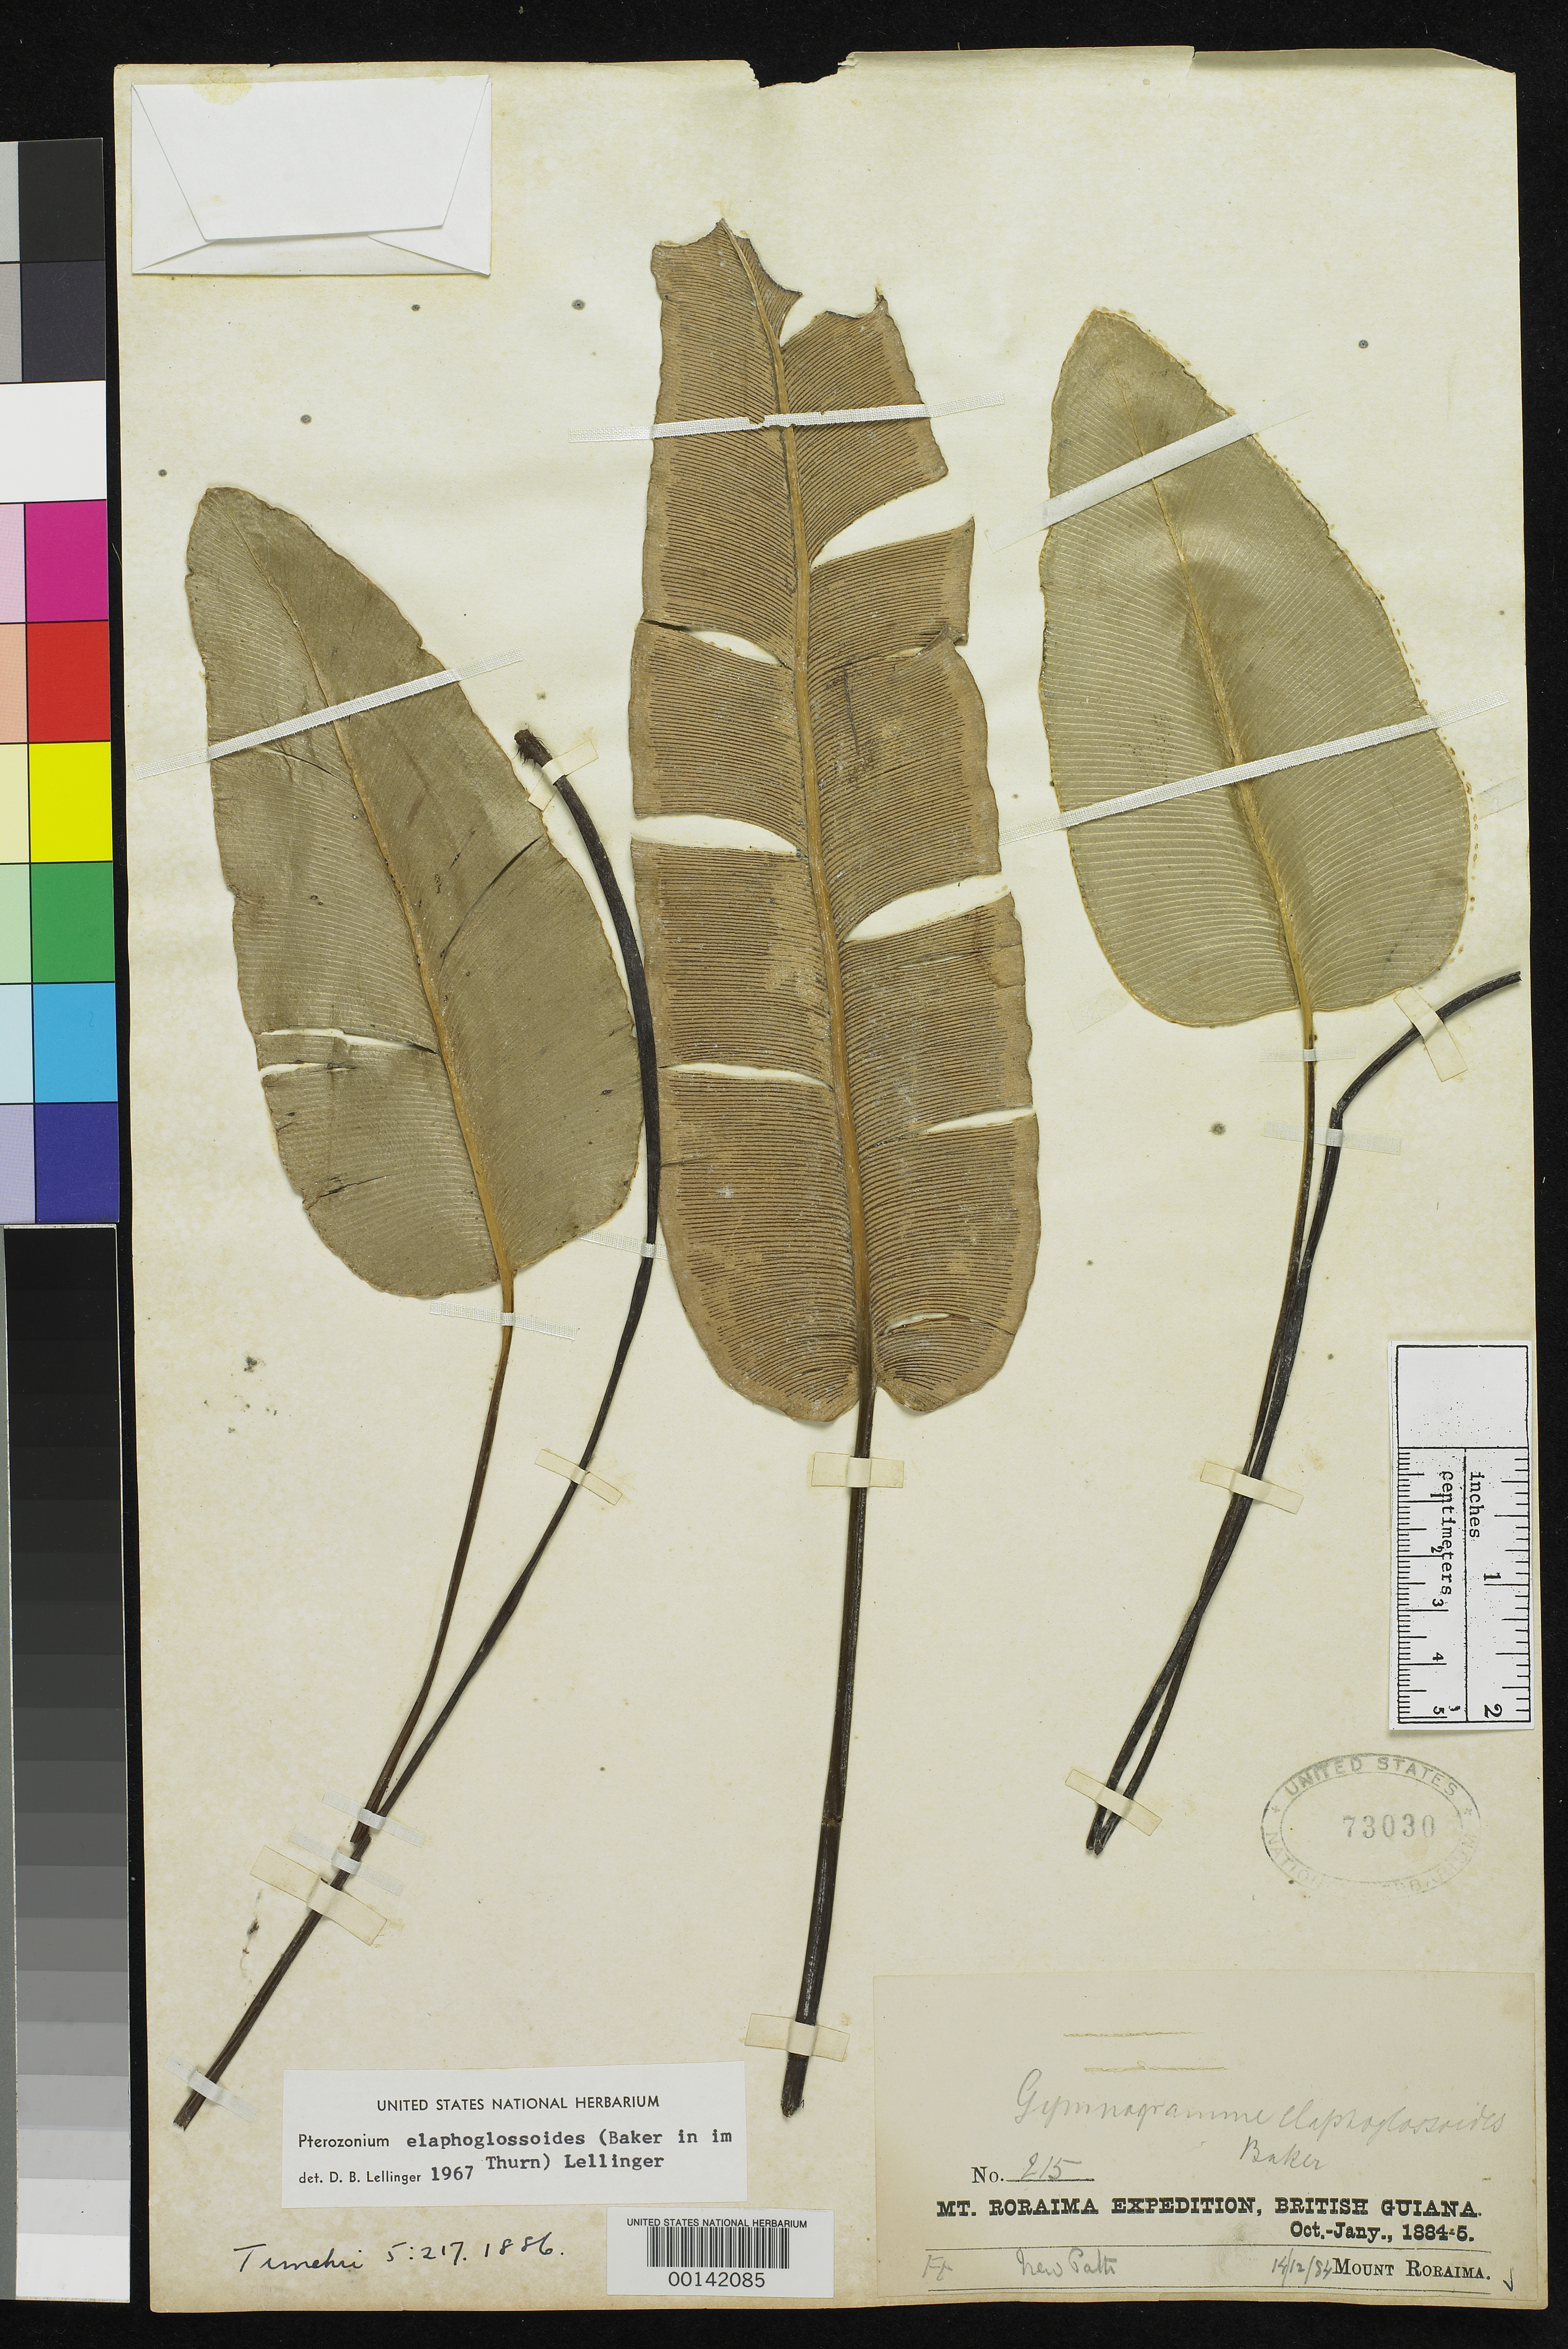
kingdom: Plantae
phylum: Tracheophyta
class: Polypodiopsida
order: Polypodiales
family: Pteridaceae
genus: Gymnogramma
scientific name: Gymnogramma elaphoglossoides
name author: Baker in Thurn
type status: Type Collection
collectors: E. F. im Thurn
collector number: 215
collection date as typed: Oct 1884 to -- Jan 1885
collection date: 1884-10/1885-01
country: Guyana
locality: Mount Roraima.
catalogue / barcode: US 73030